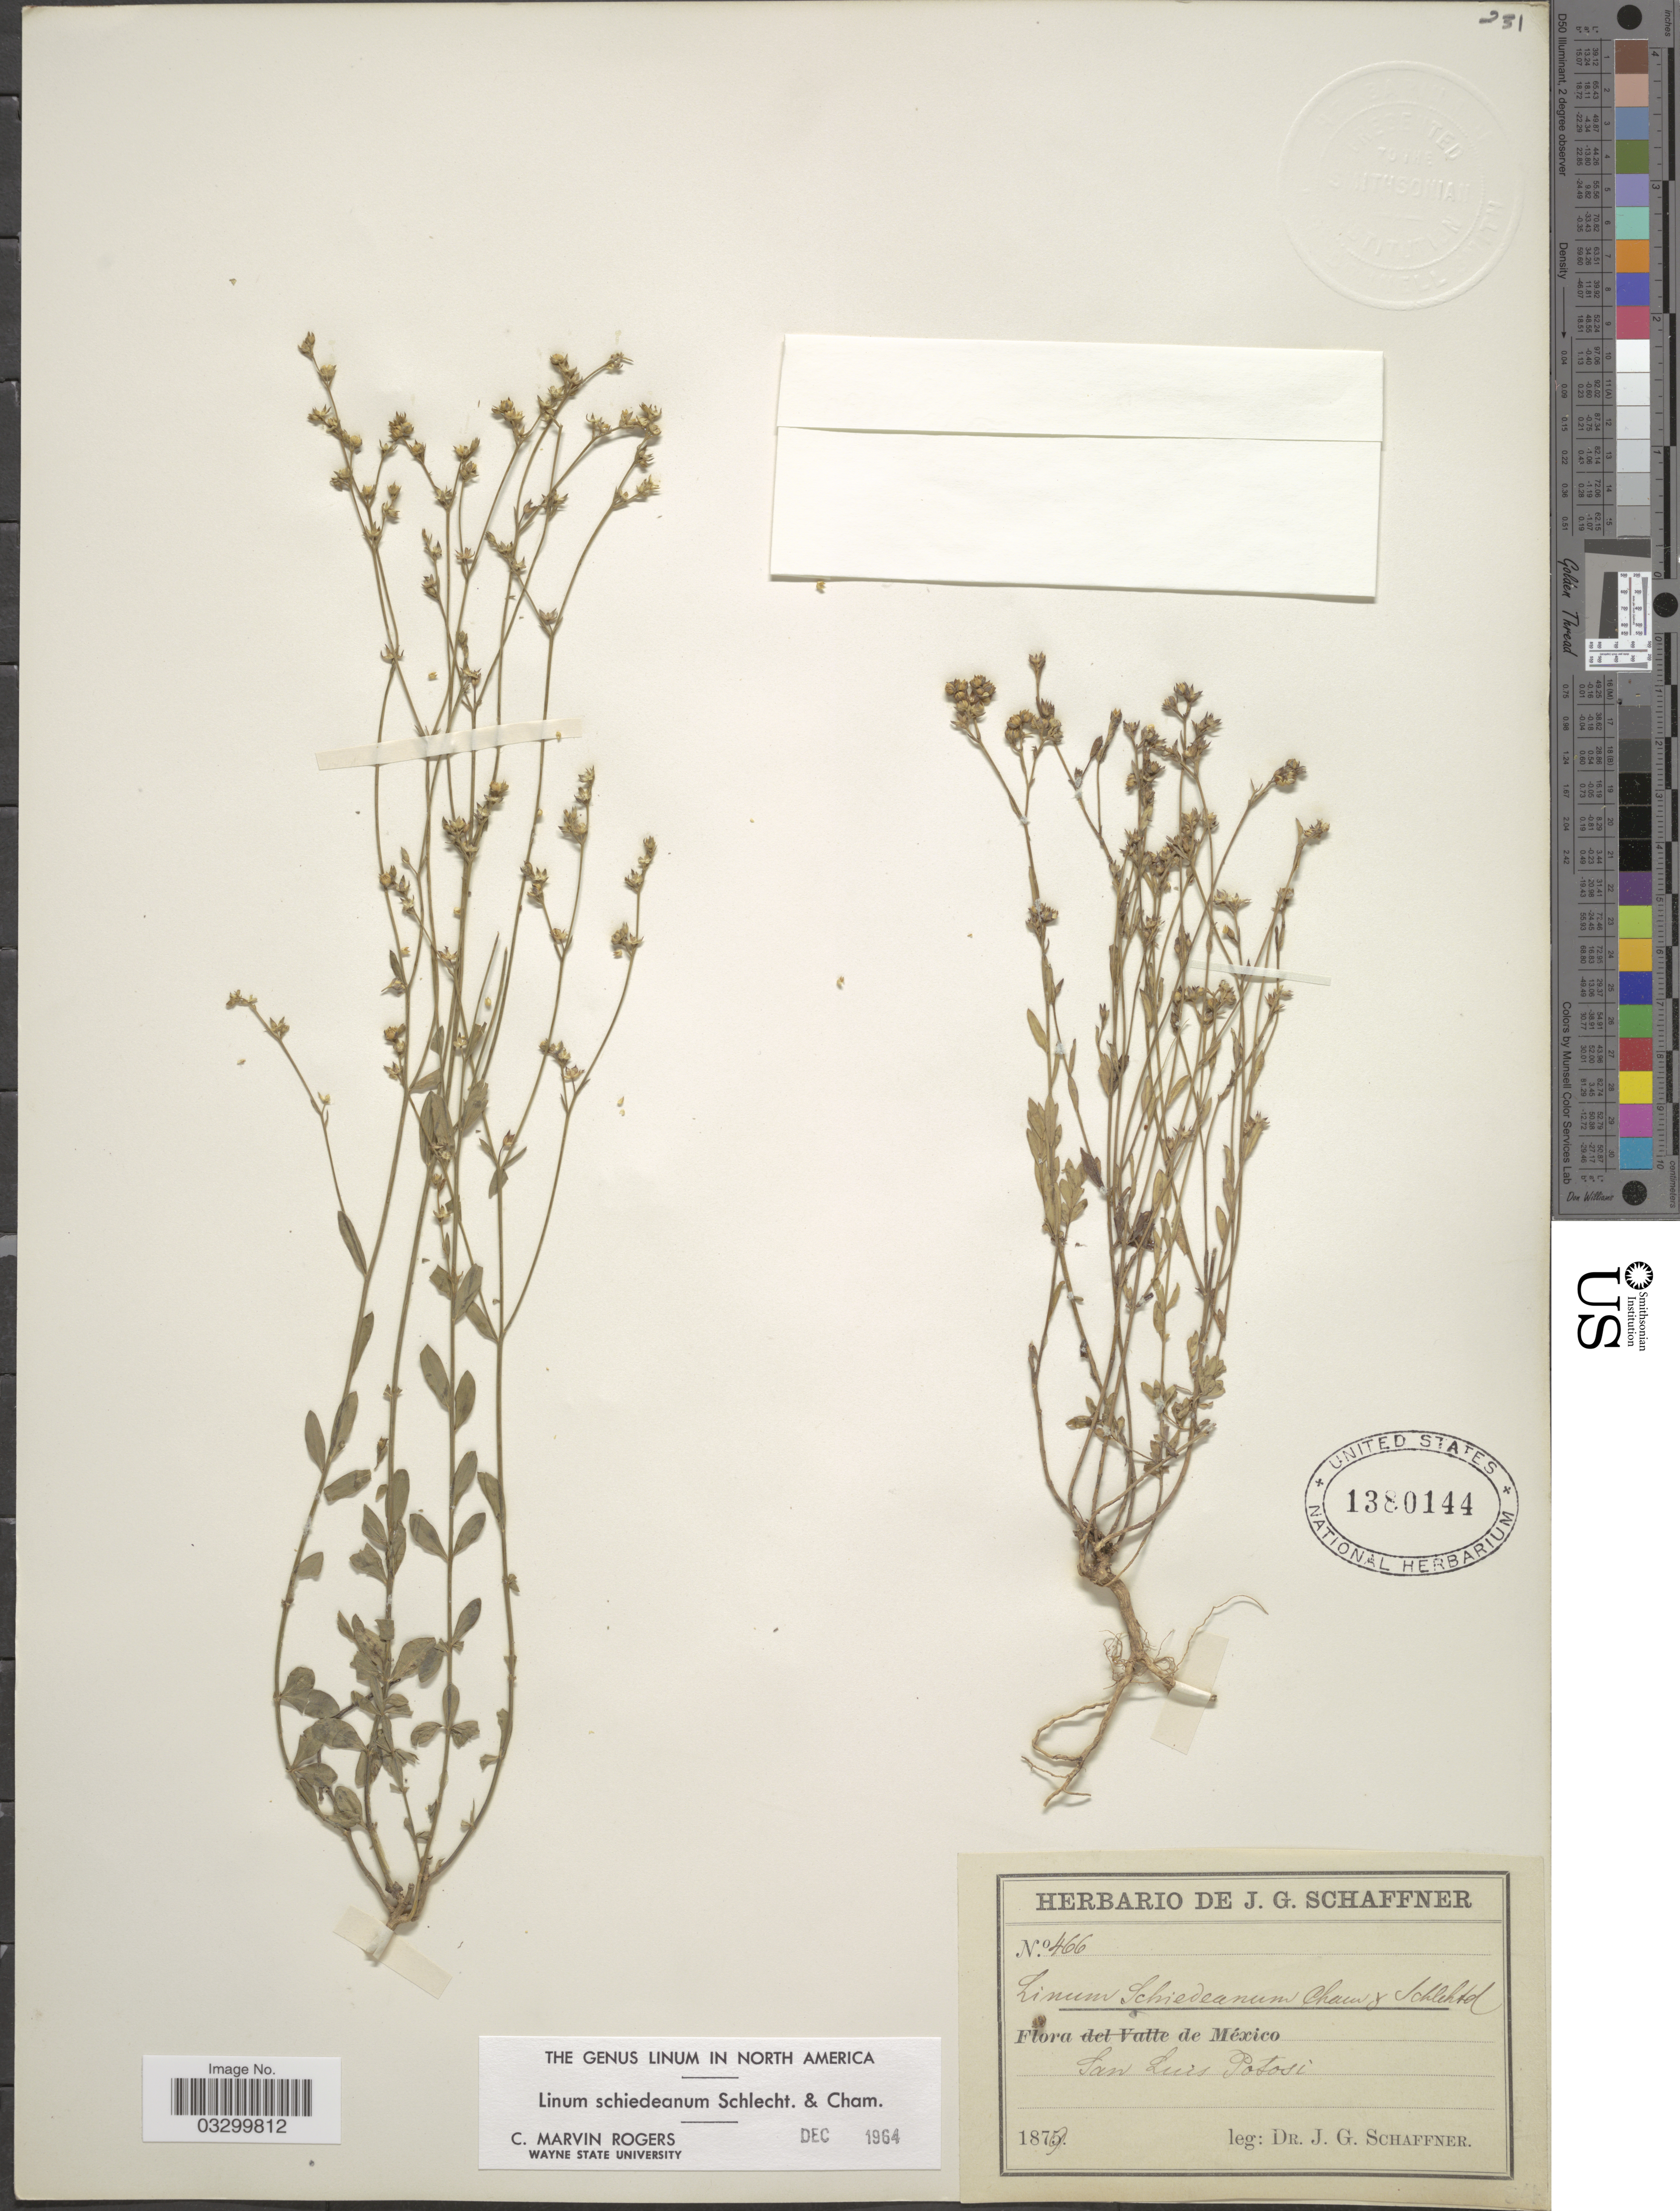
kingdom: Plantae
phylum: Tracheophyta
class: Magnoliopsida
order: Malpighiales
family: Linaceae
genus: Linum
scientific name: Linum schiedeanum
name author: Schltdl. & Cham.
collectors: J. G. Schaffner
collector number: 466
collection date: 1879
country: Mexico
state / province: San Luis Potosí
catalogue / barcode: US 1380144